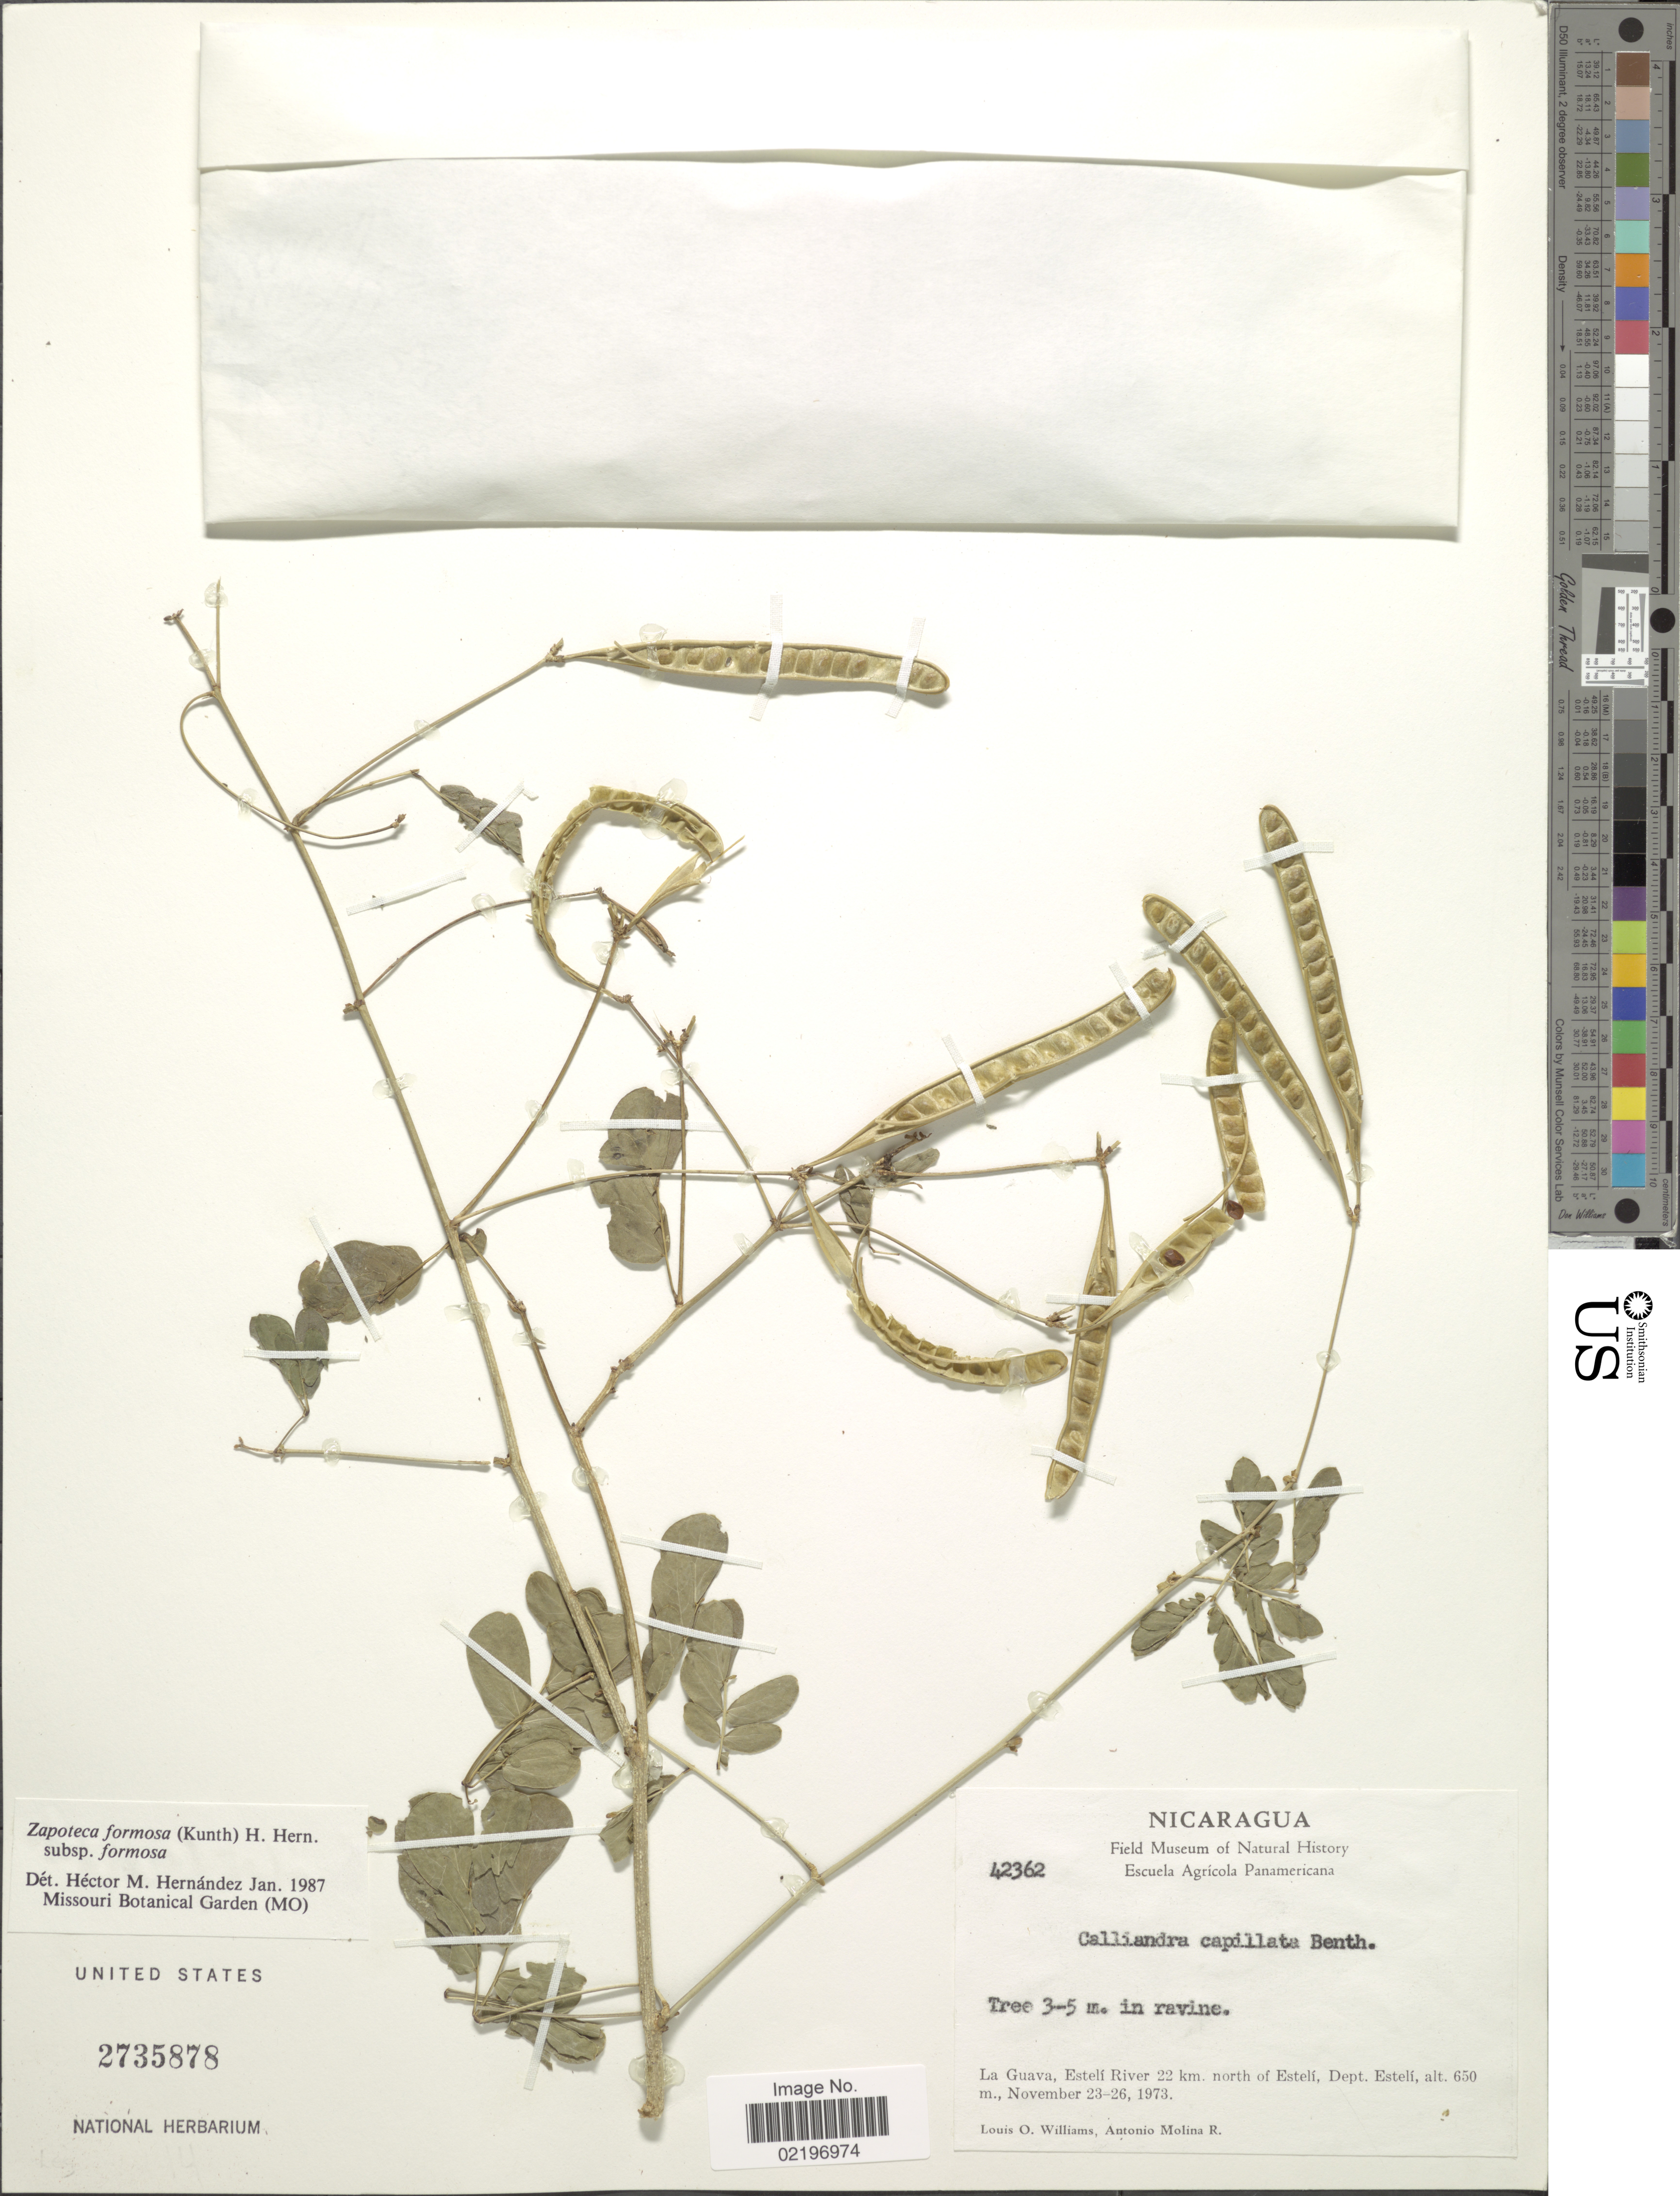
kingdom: Plantae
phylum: Tracheophyta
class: Magnoliopsida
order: Fabales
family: Fabaceae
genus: Zapoteca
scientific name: Zapoteca formosa subsp. formosa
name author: (Kunth) H.M. Hern.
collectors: L. O. Williams & A. Molina R.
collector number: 42362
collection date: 1973-11-23/1973-11-26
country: Nicaragua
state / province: Esteli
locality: La Guava, Esteli River 22 km. north of Esteli, Dept. Esteli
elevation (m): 650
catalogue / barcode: US 2735878